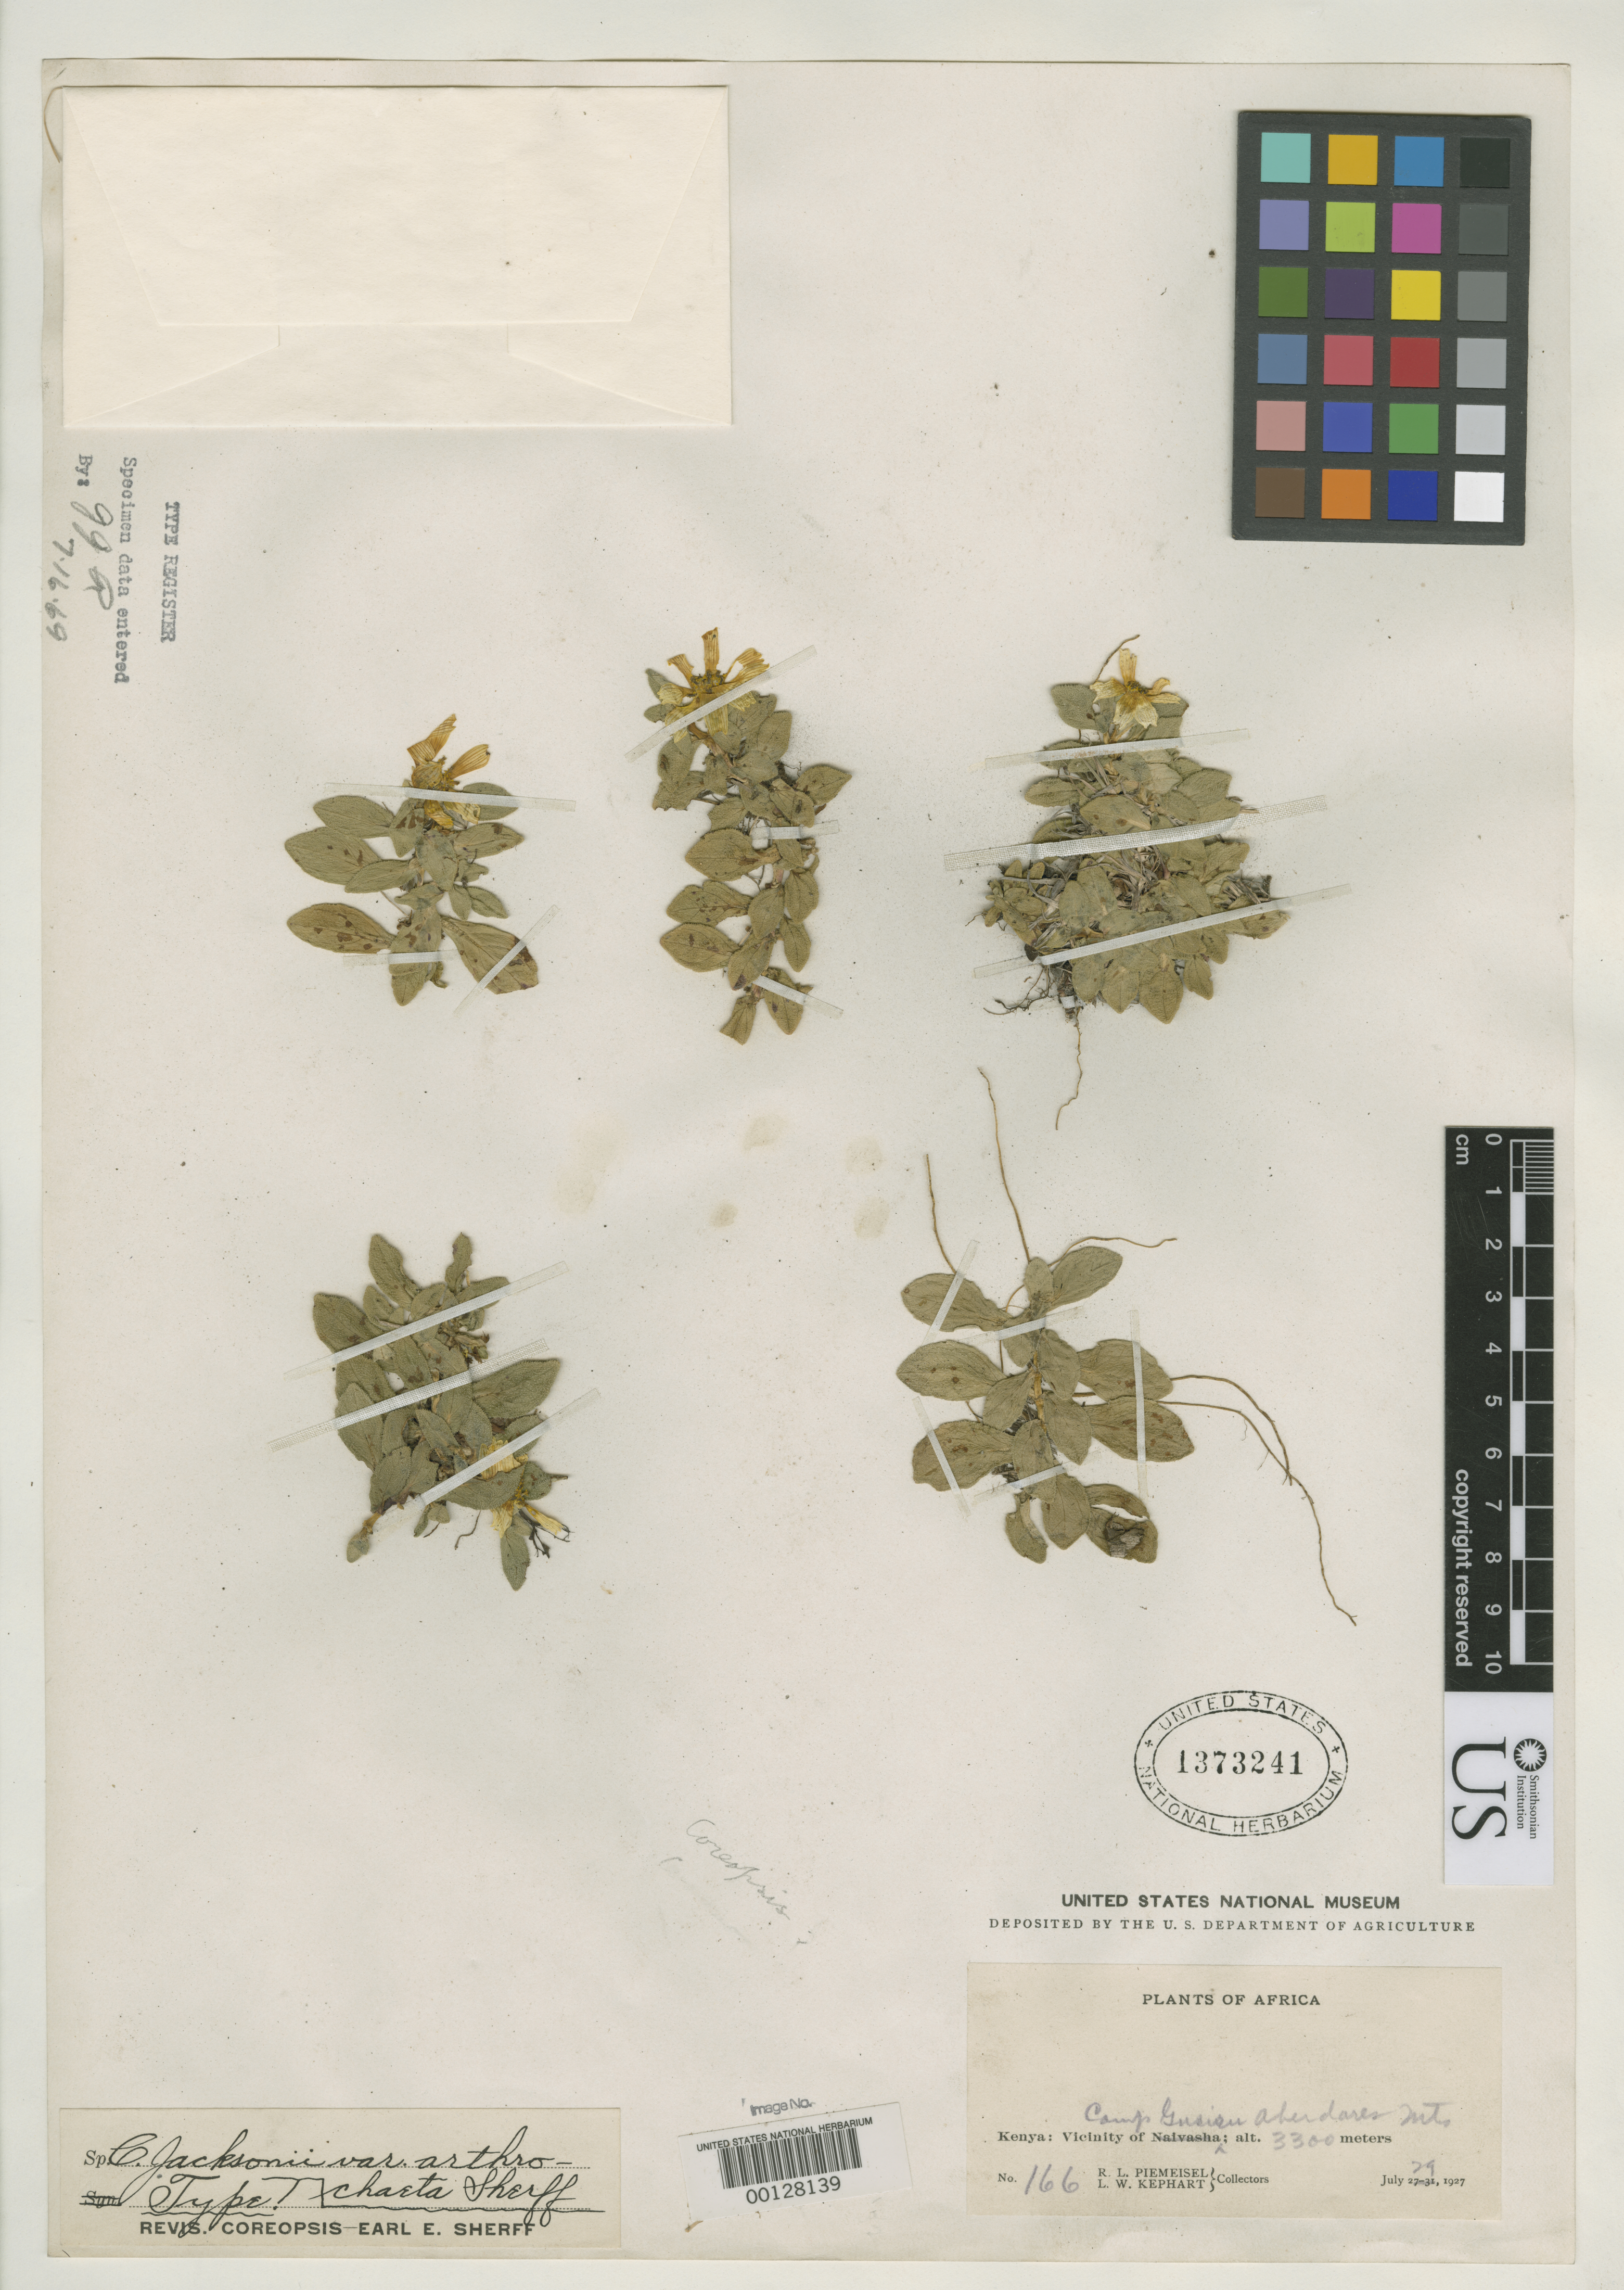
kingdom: Plantae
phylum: Tracheophyta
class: Magnoliopsida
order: Asterales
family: Asteraceae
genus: Coreopsis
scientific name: Coreopsis jacksonii var. arthrochaeta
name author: Sherff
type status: Isotype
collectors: R. L. Piemeisel & L. W. Kephart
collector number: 166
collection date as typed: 29 Jul 1927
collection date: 1927-07-29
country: Kenya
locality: Vicinity of Camp Gusisu, Aberdares Mountains.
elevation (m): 3300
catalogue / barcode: US 1373241